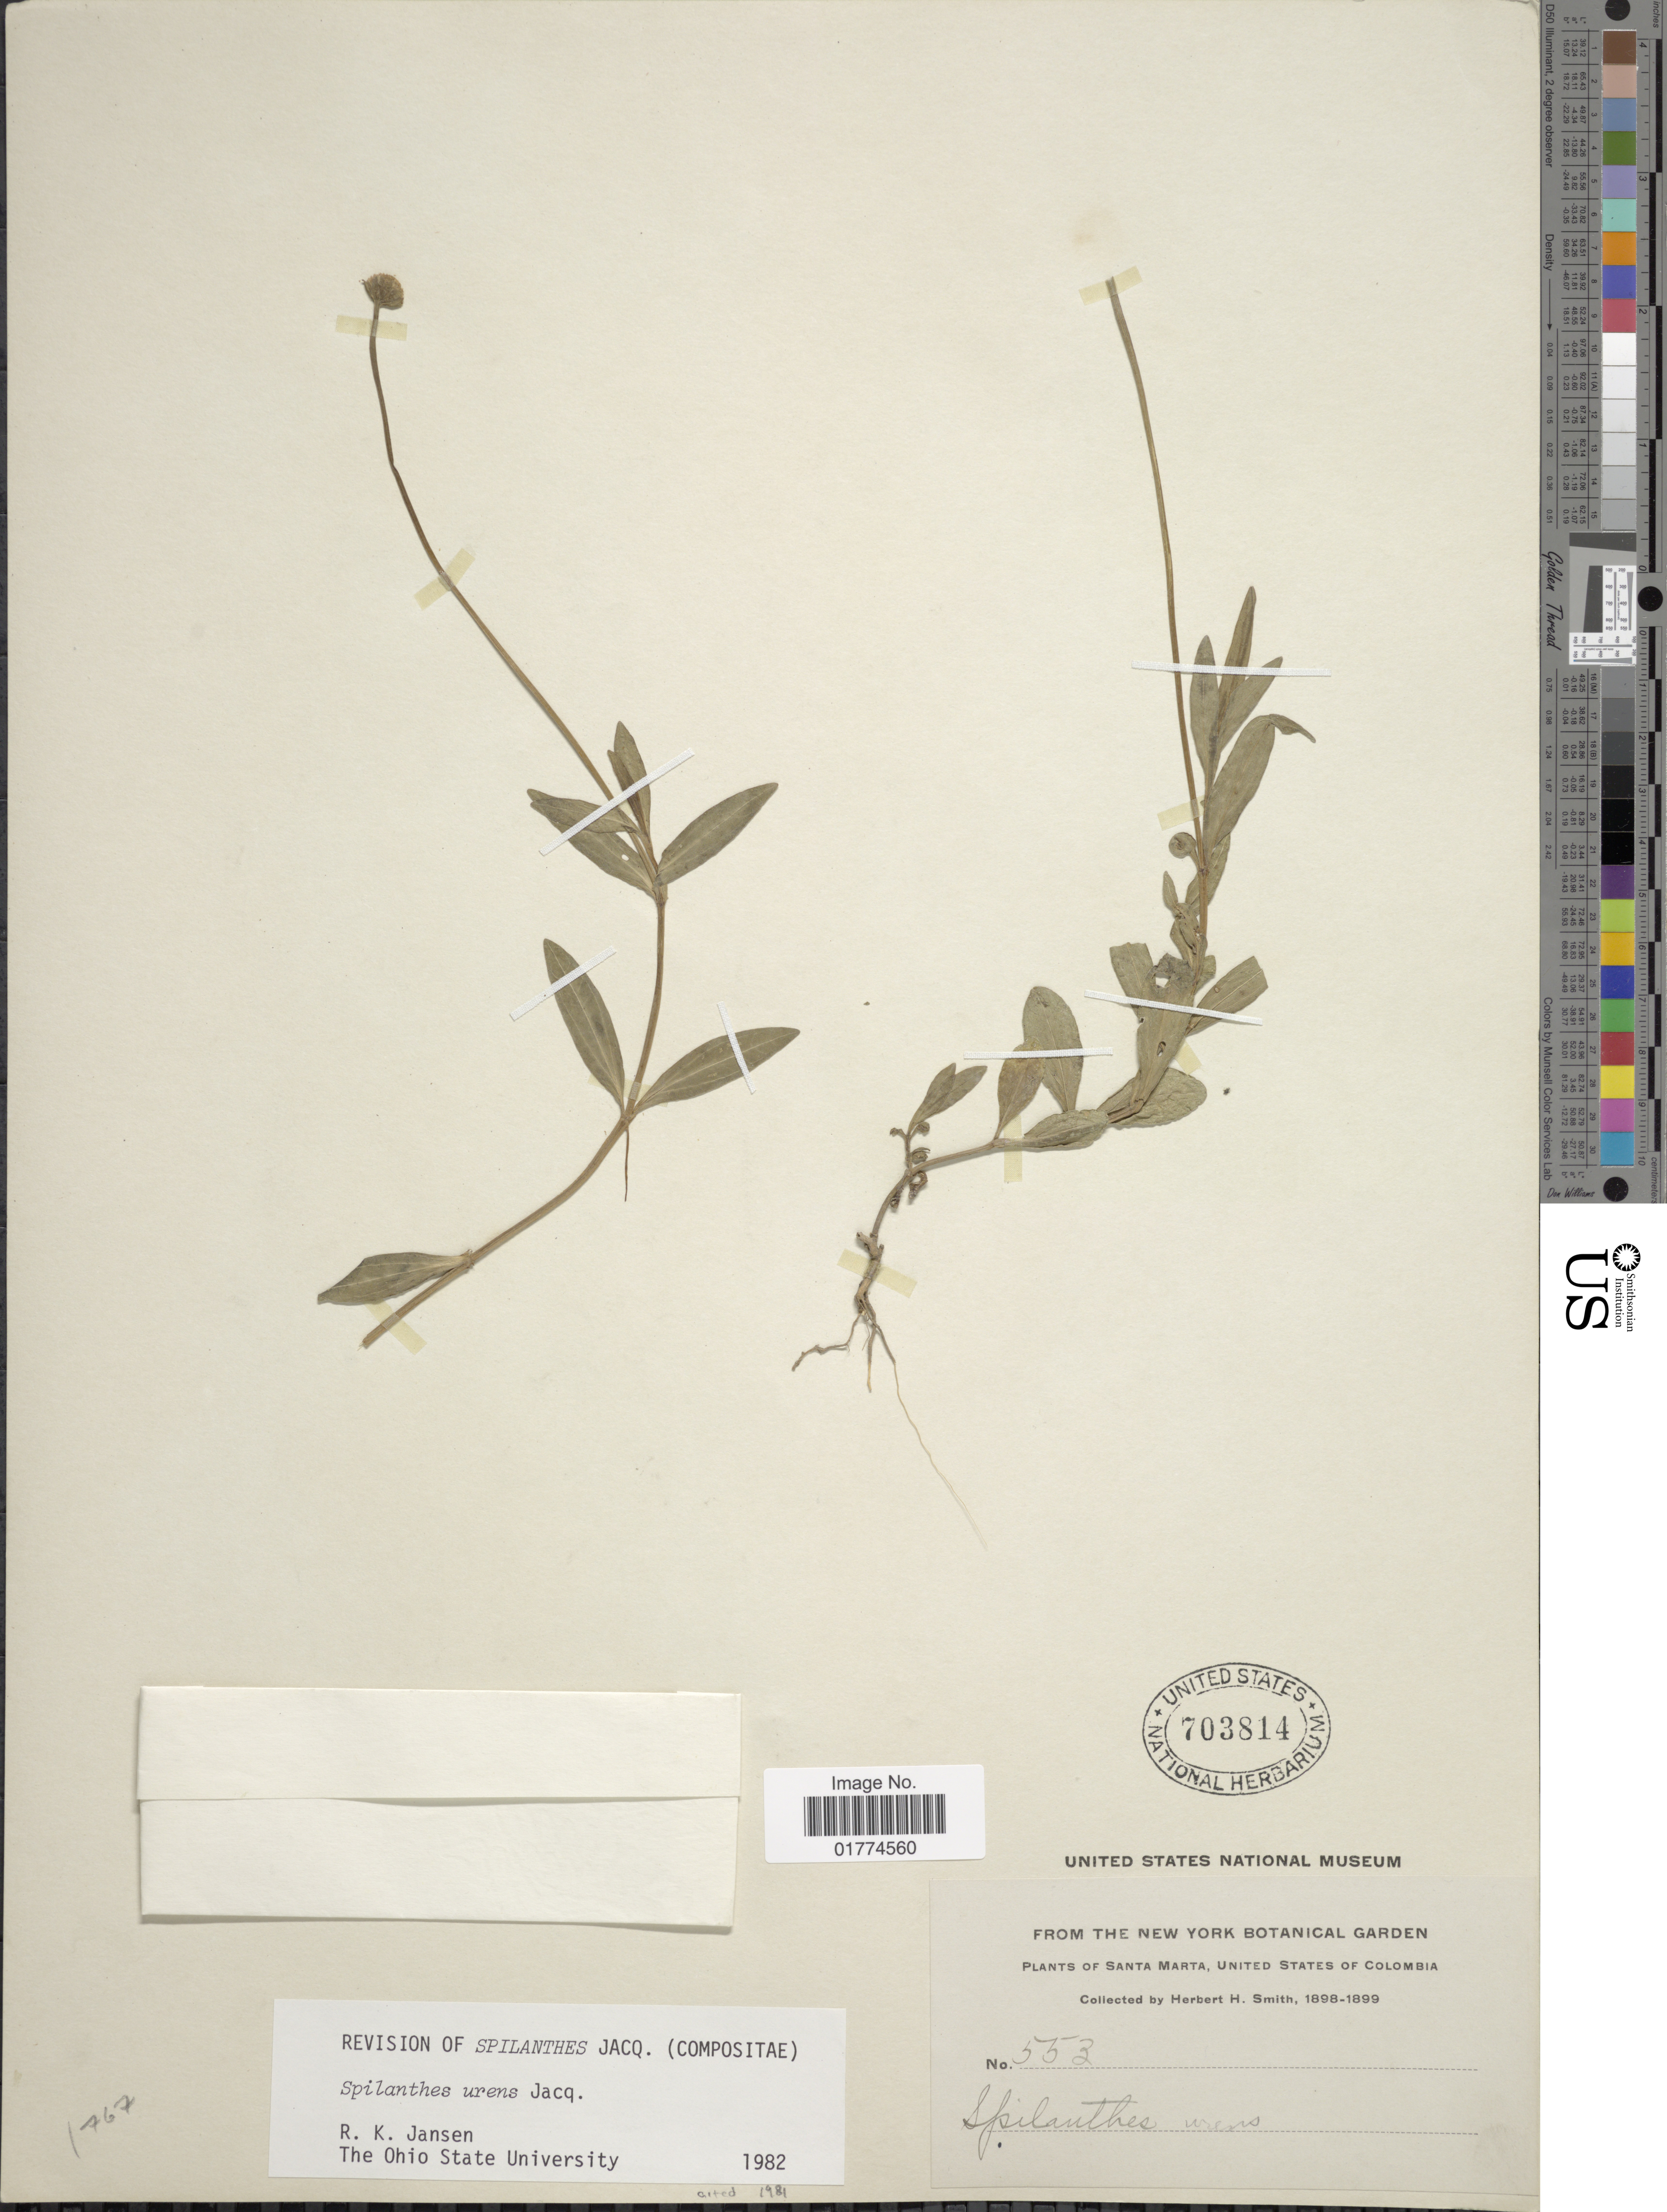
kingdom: Plantae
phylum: Tracheophyta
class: Magnoliopsida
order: Asterales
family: Asteraceae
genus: Spilanthes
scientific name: Spilanthes urens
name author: Jacq.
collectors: Herbert H. Smith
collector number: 553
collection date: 1898/1899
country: Colombia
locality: Santa Marta, United States of Colombia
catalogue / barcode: US 703814